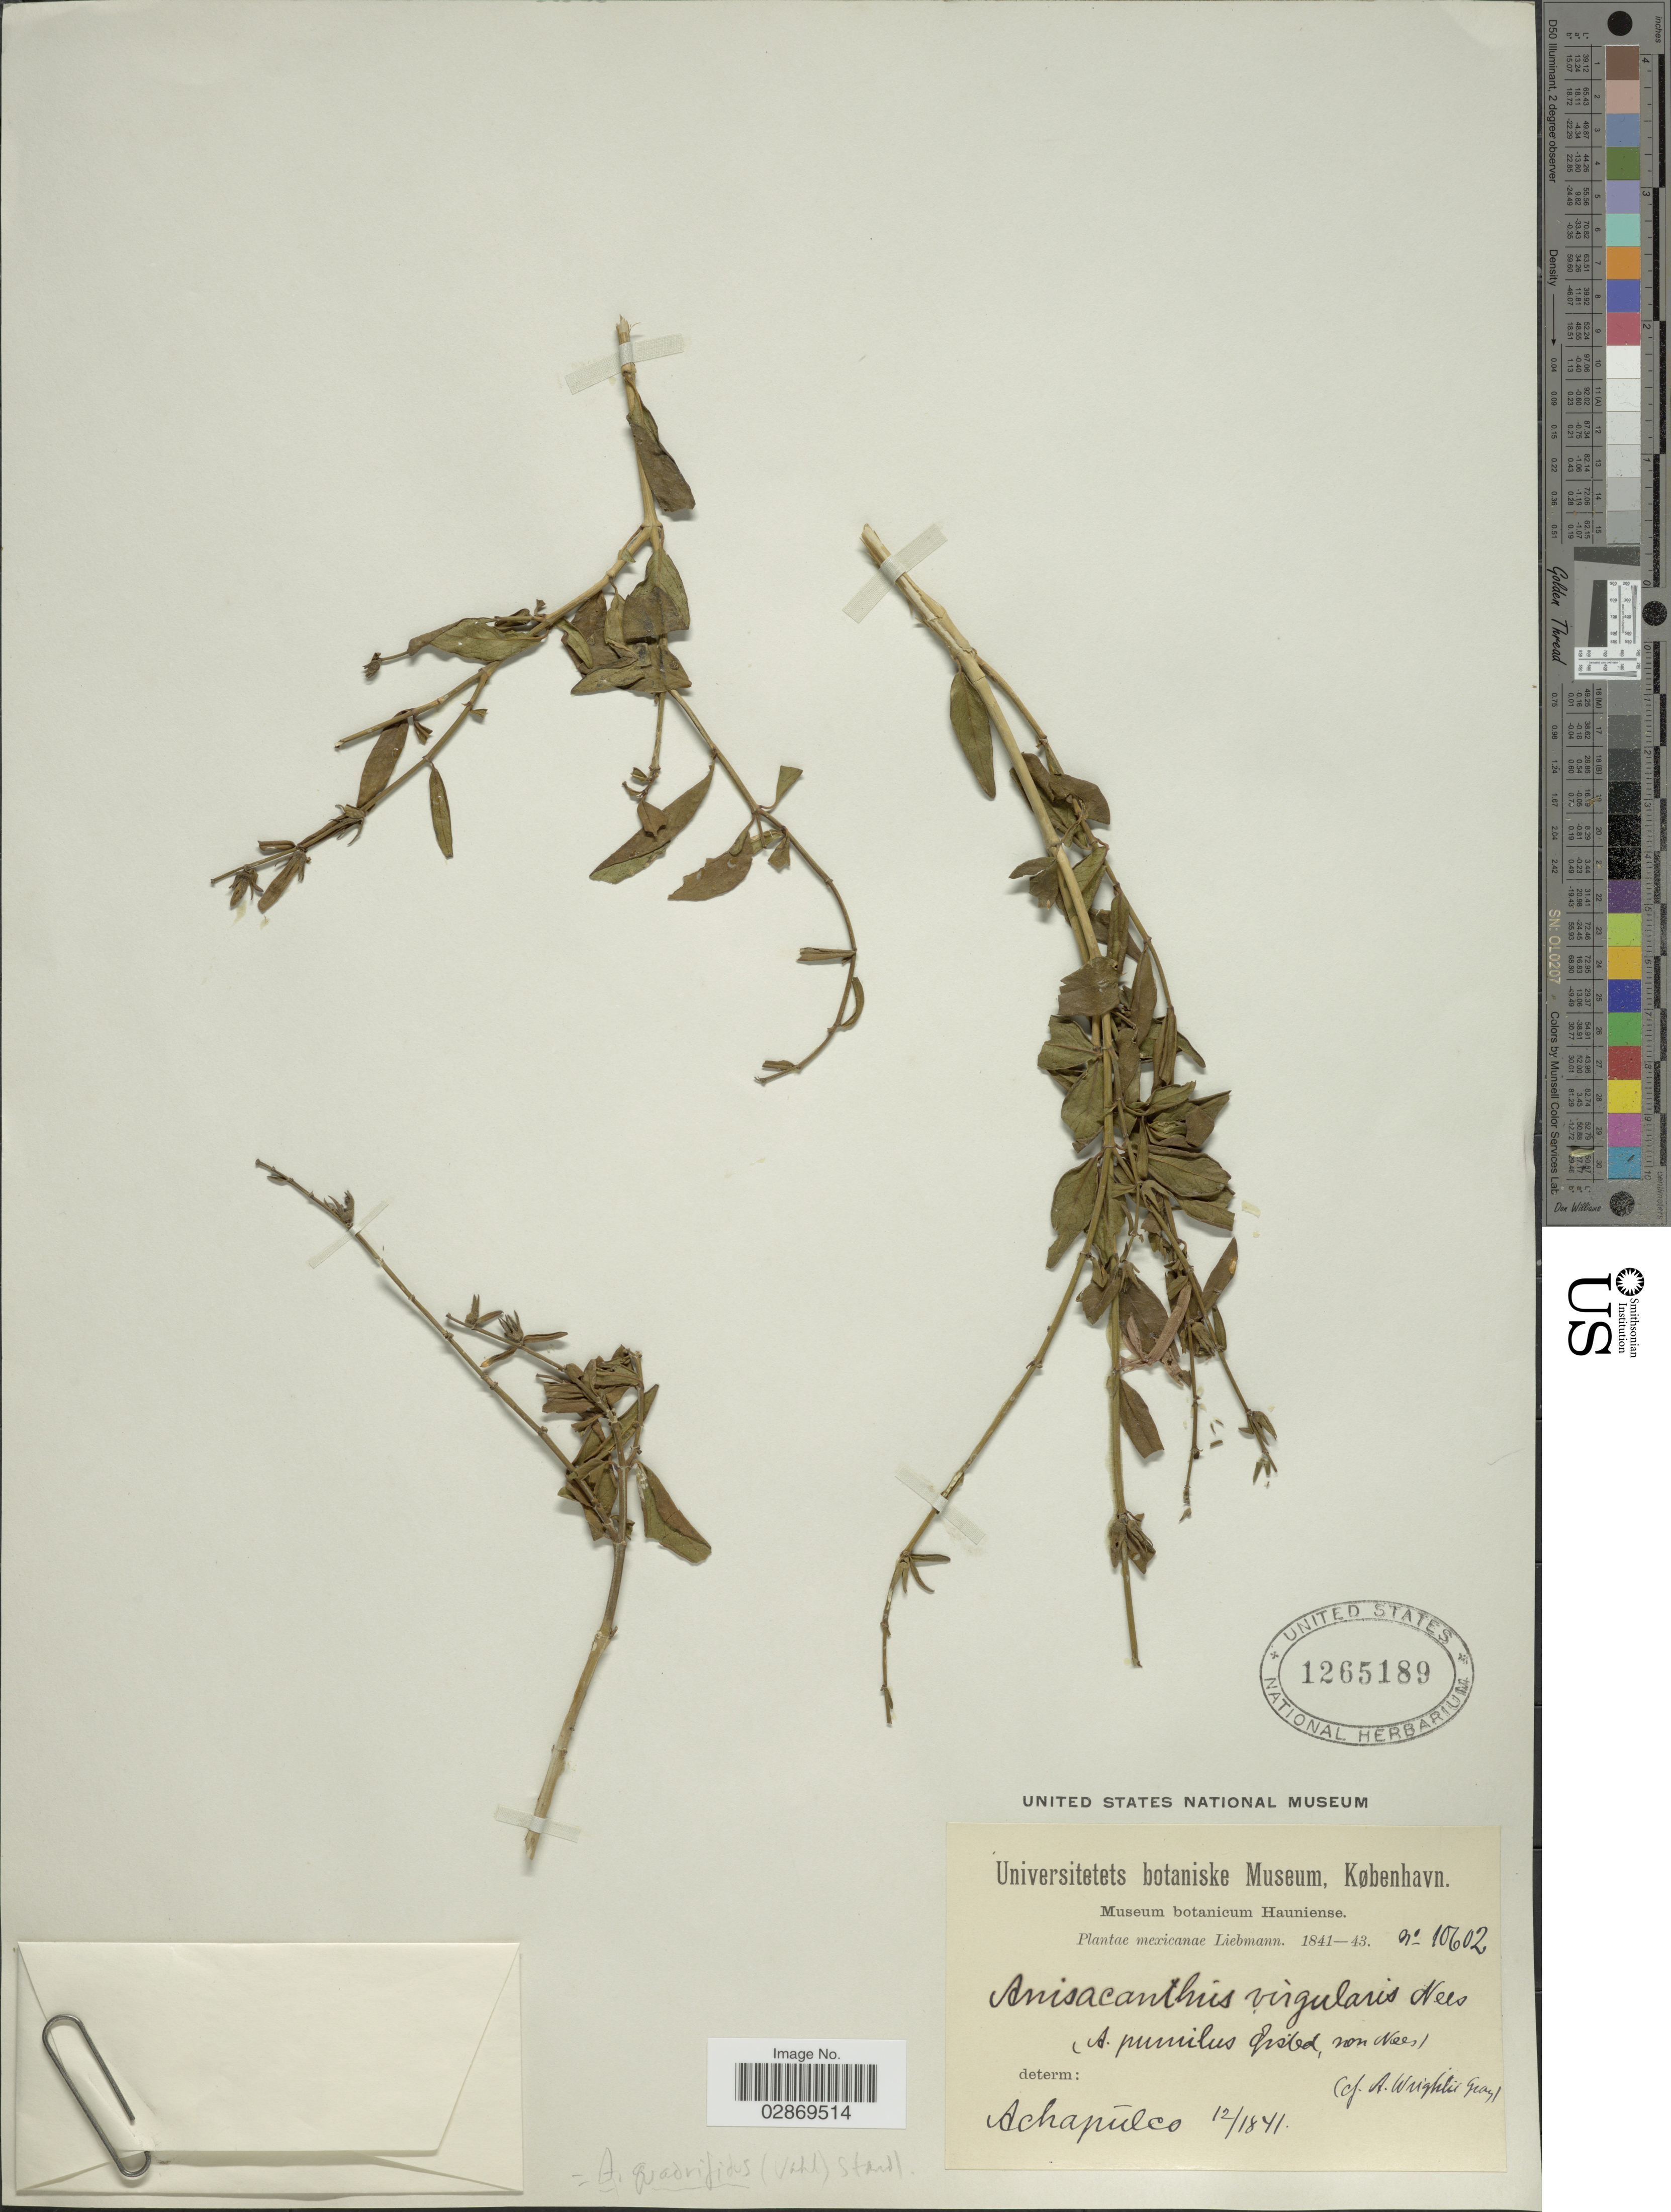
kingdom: Plantae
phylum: Tracheophyta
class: Magnoliopsida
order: Lamiales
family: Acanthaceae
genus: Anisacanthus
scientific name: Anisacanthus quadrifidus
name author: (Vahl) Nees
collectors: Liebmann, --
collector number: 10602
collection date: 1841-12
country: Mexico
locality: Achapúlco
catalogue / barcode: US 1265189